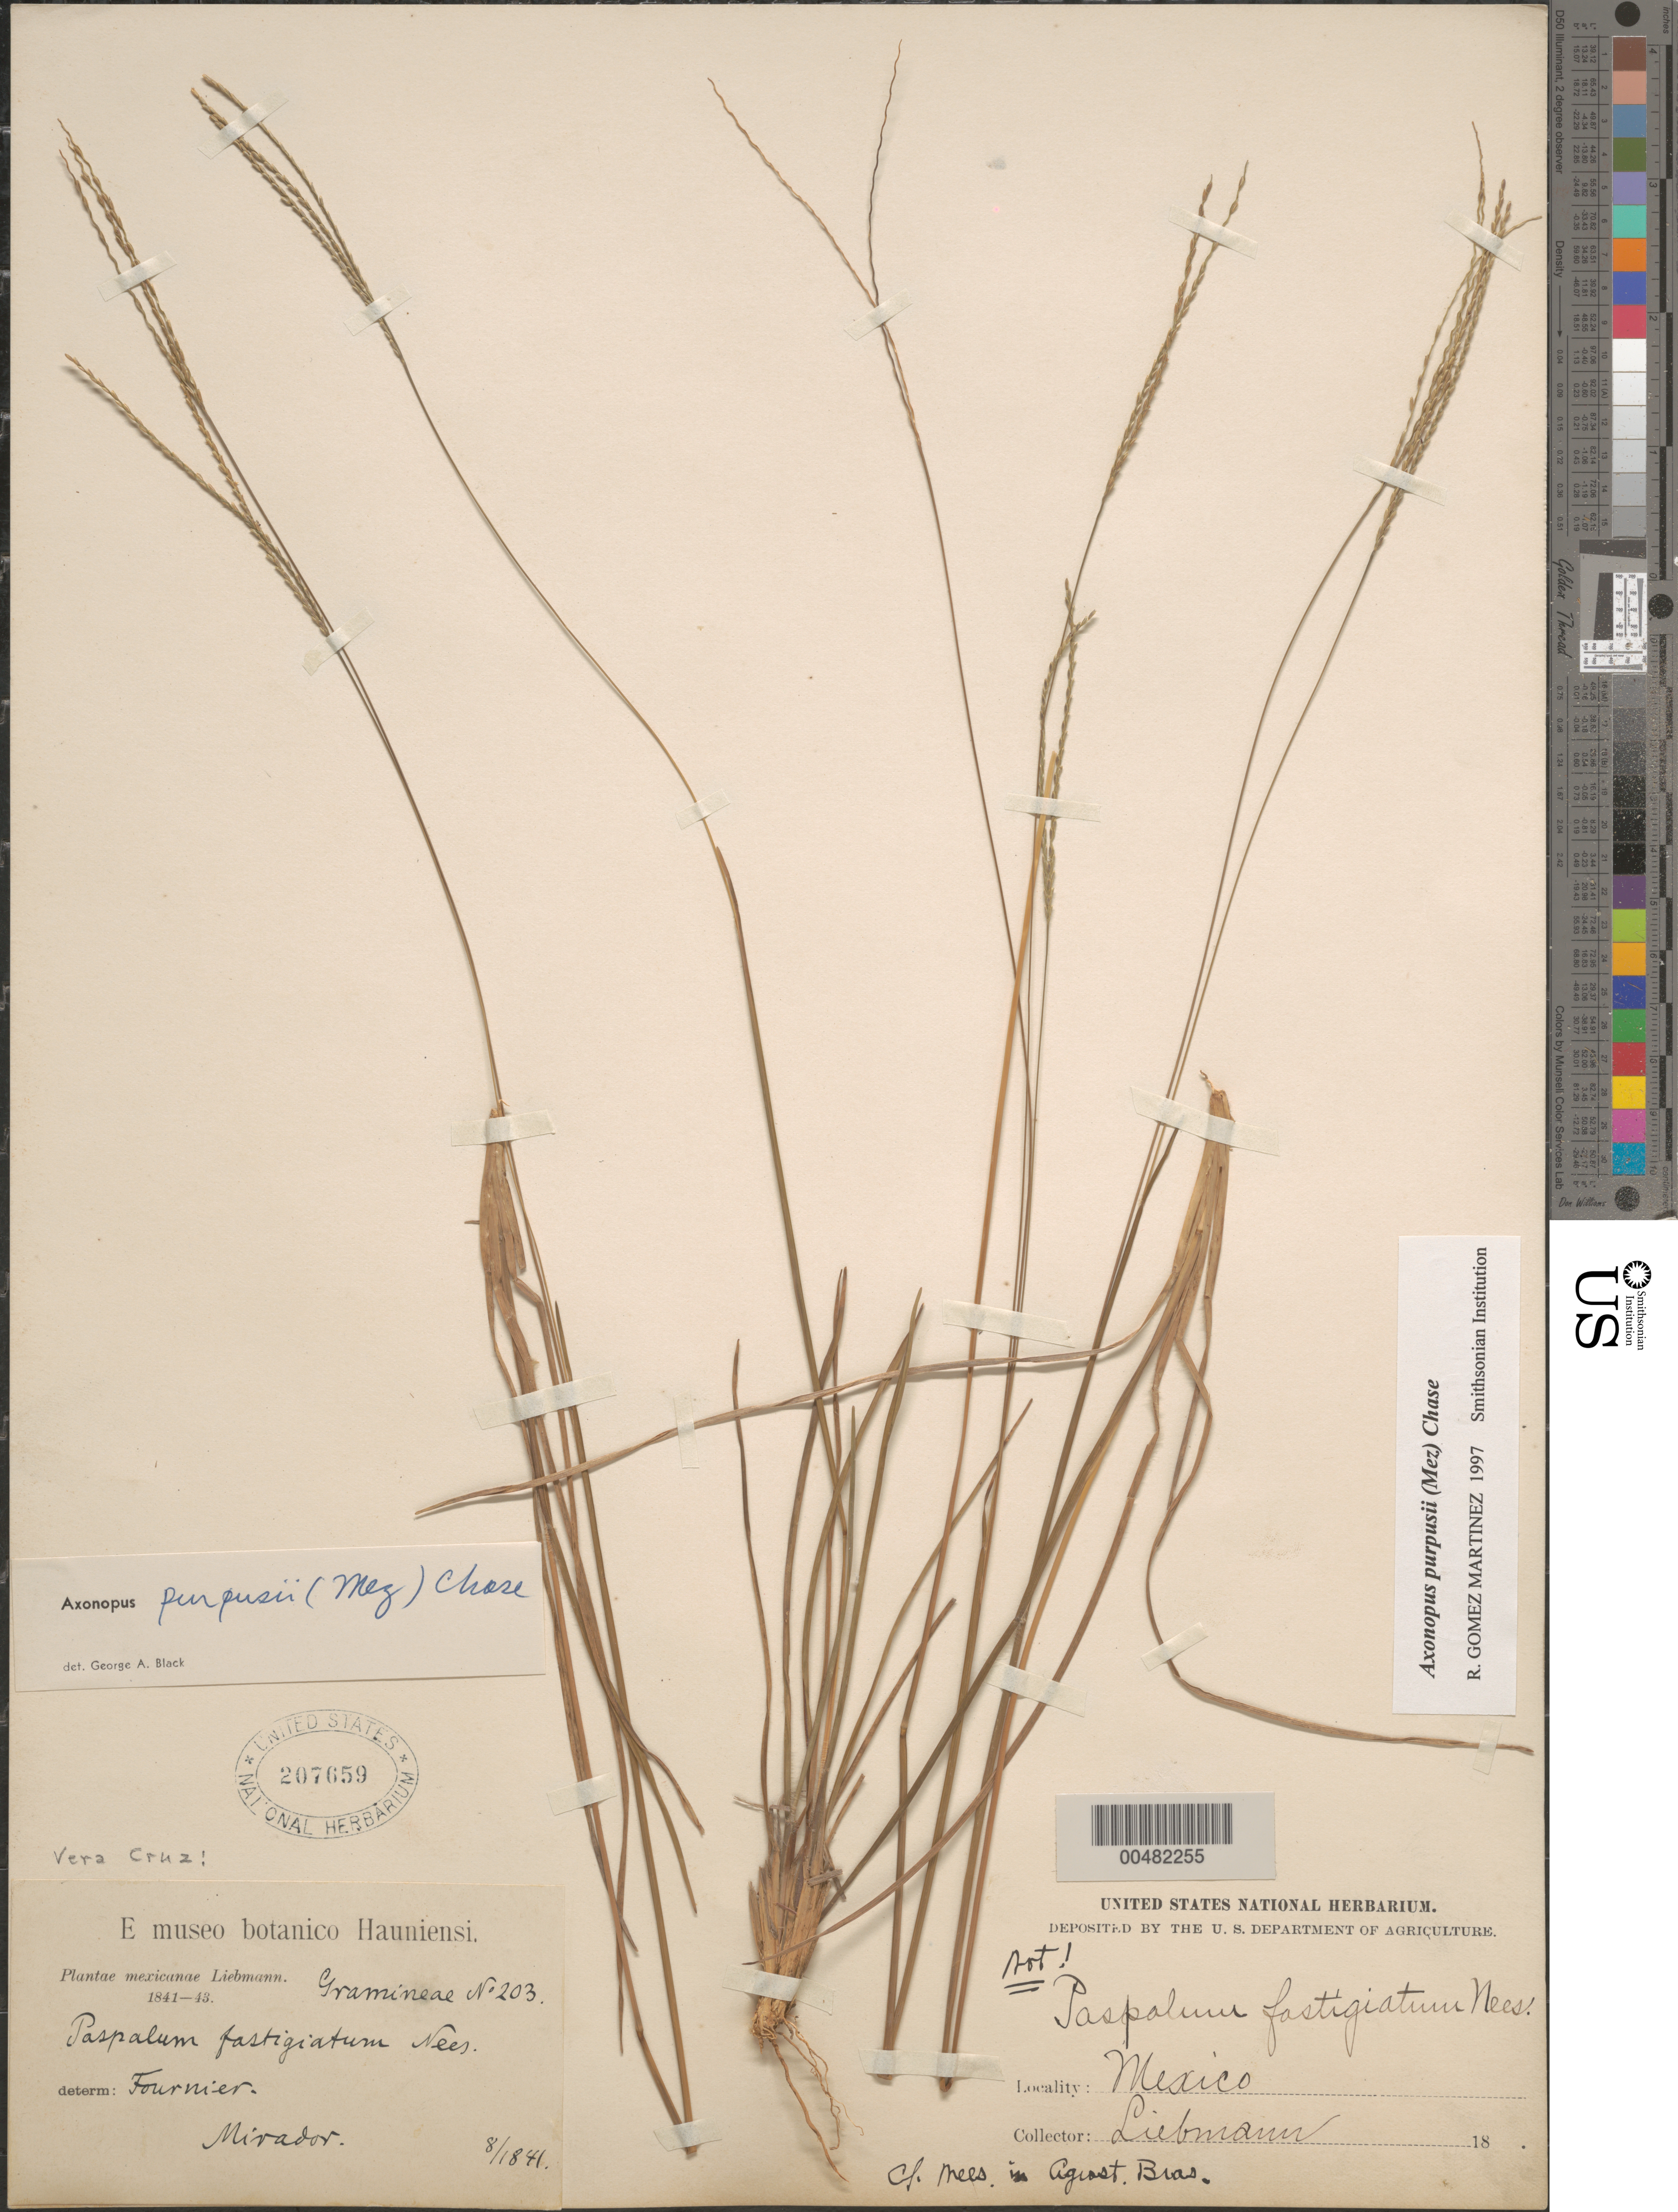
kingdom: Plantae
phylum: Tracheophyta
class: Liliopsida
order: Poales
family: Poaceae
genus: Axonopus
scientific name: Axonopus purpusii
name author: (Mez) Chase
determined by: Black, G. A.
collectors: F. M. Liebmann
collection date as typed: Aug 1841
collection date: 1841-08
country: Mexico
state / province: Veracruz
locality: Mirador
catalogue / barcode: US 207659